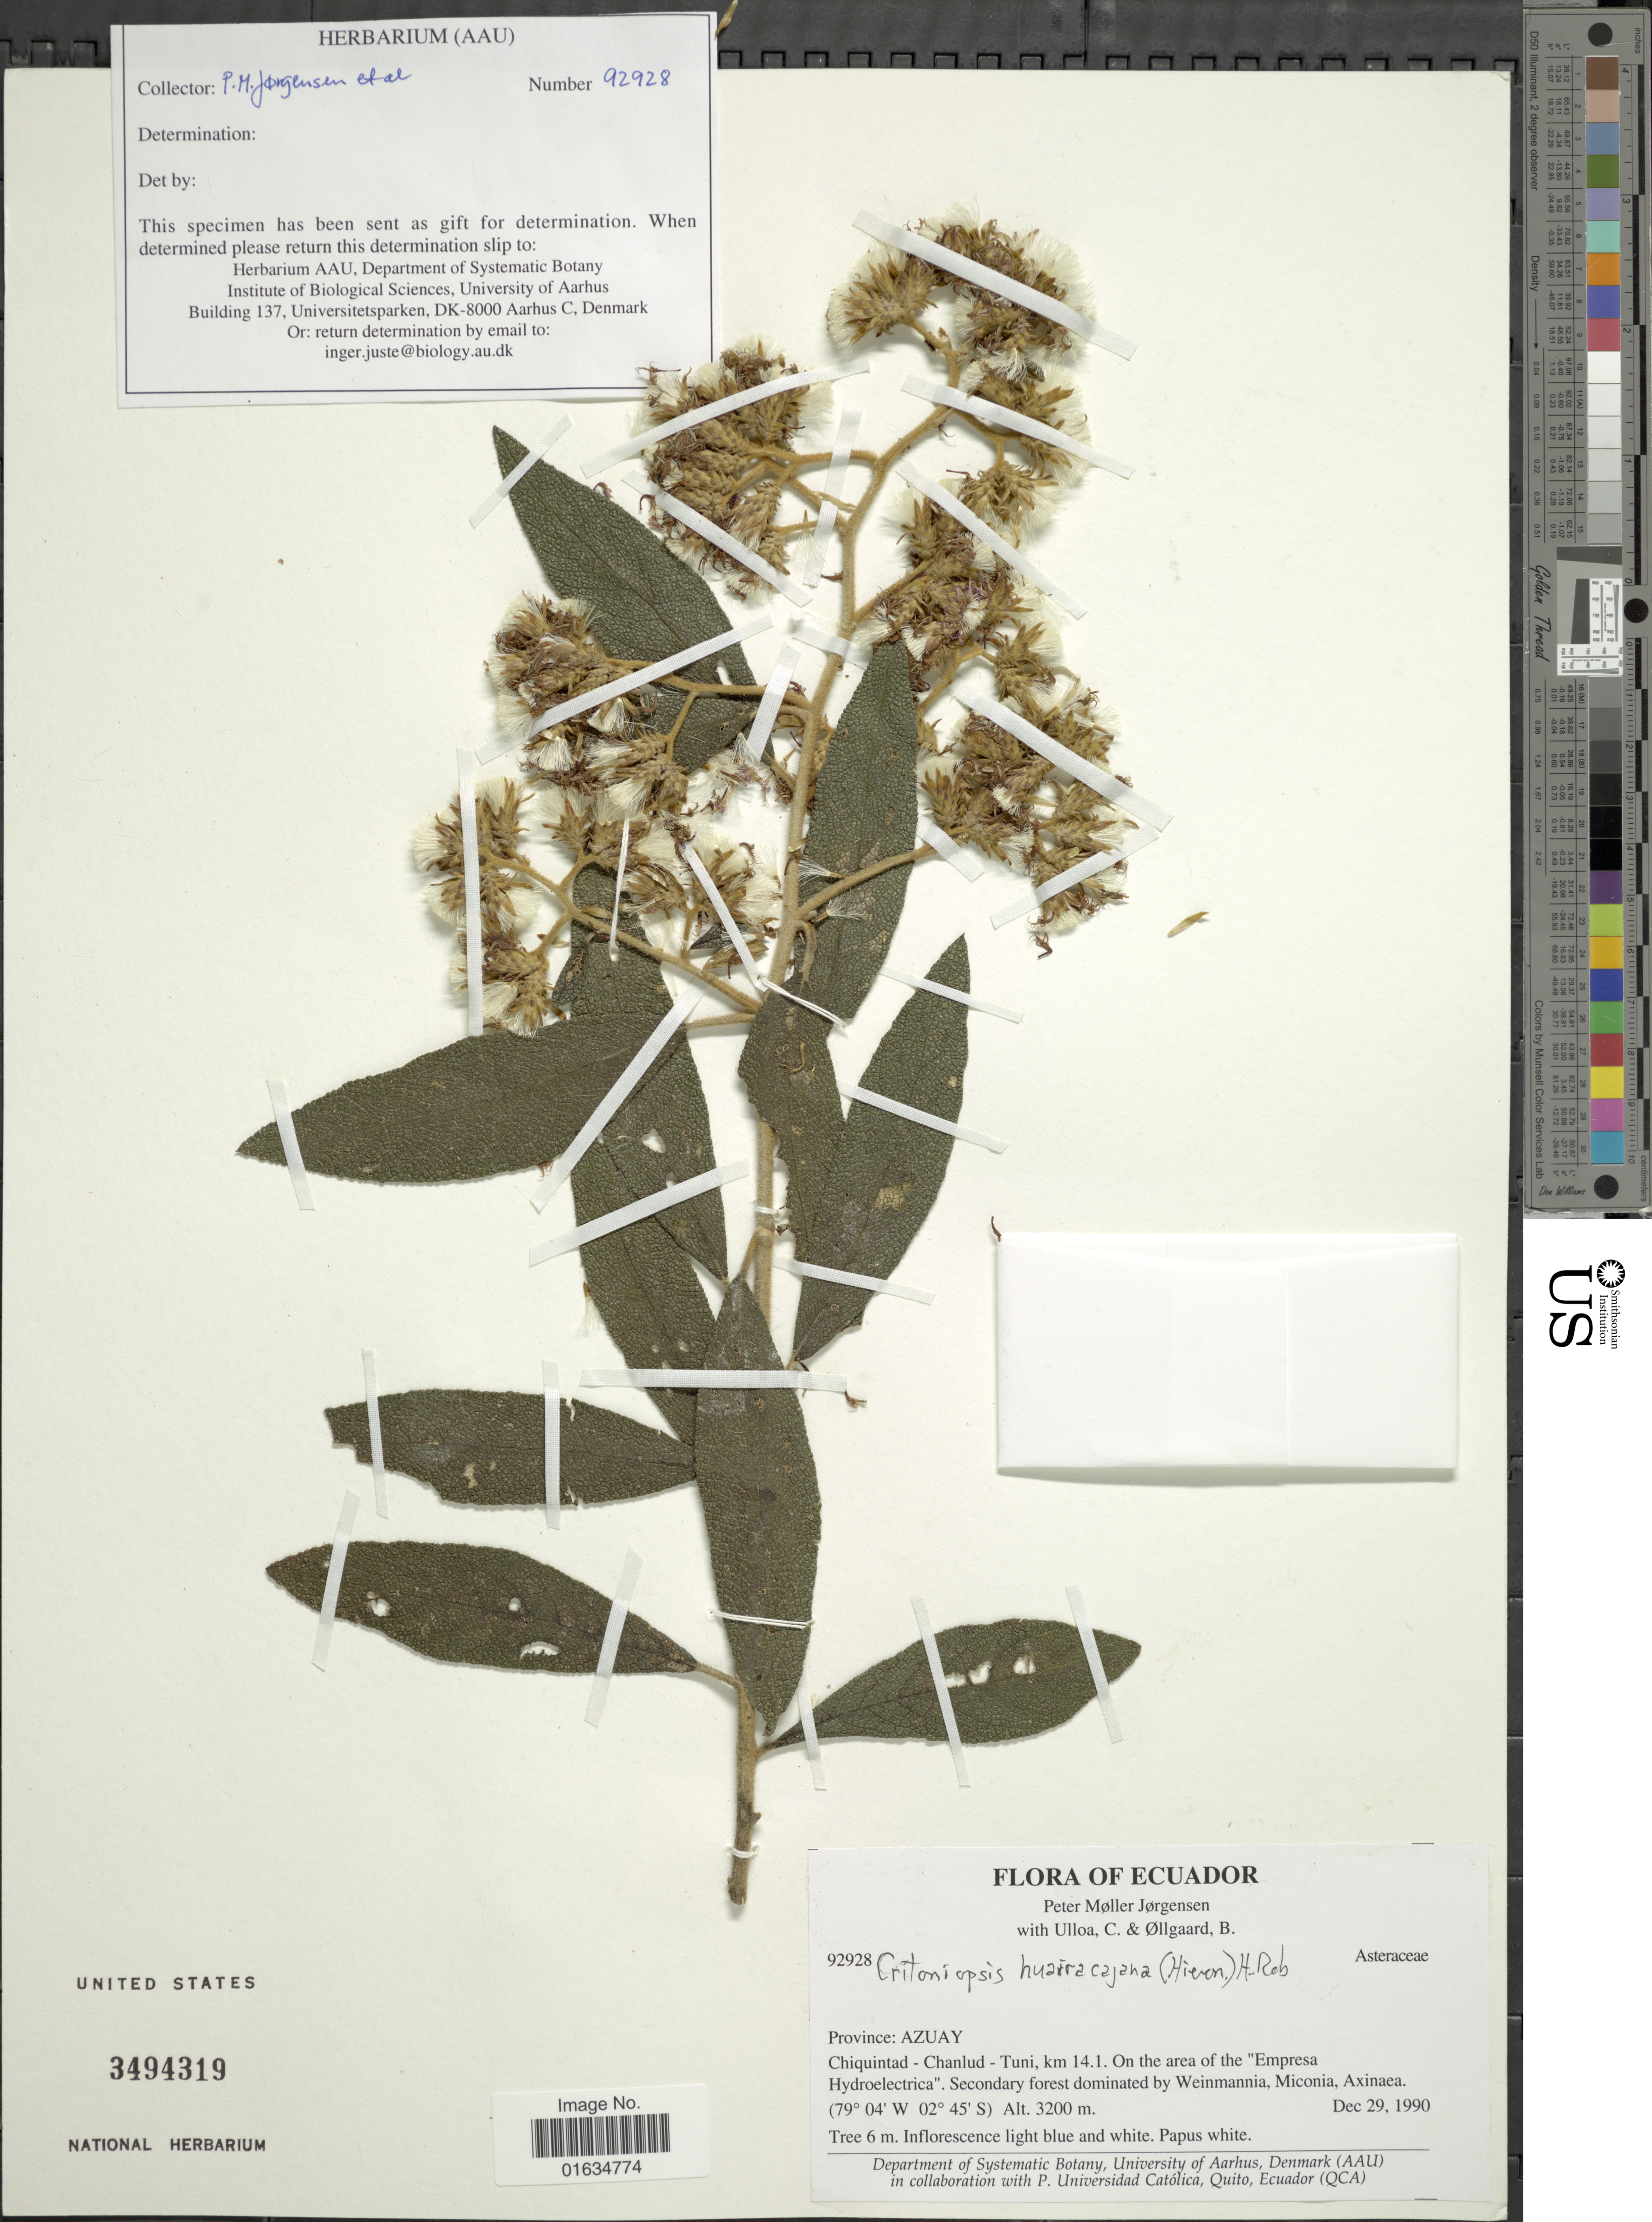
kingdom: Plantae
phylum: Tracheophyta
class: Magnoliopsida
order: Asterales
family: Asteraceae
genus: Critoniopsis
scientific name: Critoniopsis huairacajana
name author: (Hieron.) H. Rob.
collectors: P. M. Jørgensen, C. Ulloa & B. Øllgaard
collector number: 92928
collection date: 1990-12-29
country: Ecuador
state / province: Azuay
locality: Chiquintad-Chanlud-Tuni, km 14.1, on the area of the "Empresa Hydroelectrica".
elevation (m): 3200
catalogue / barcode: US 3494319